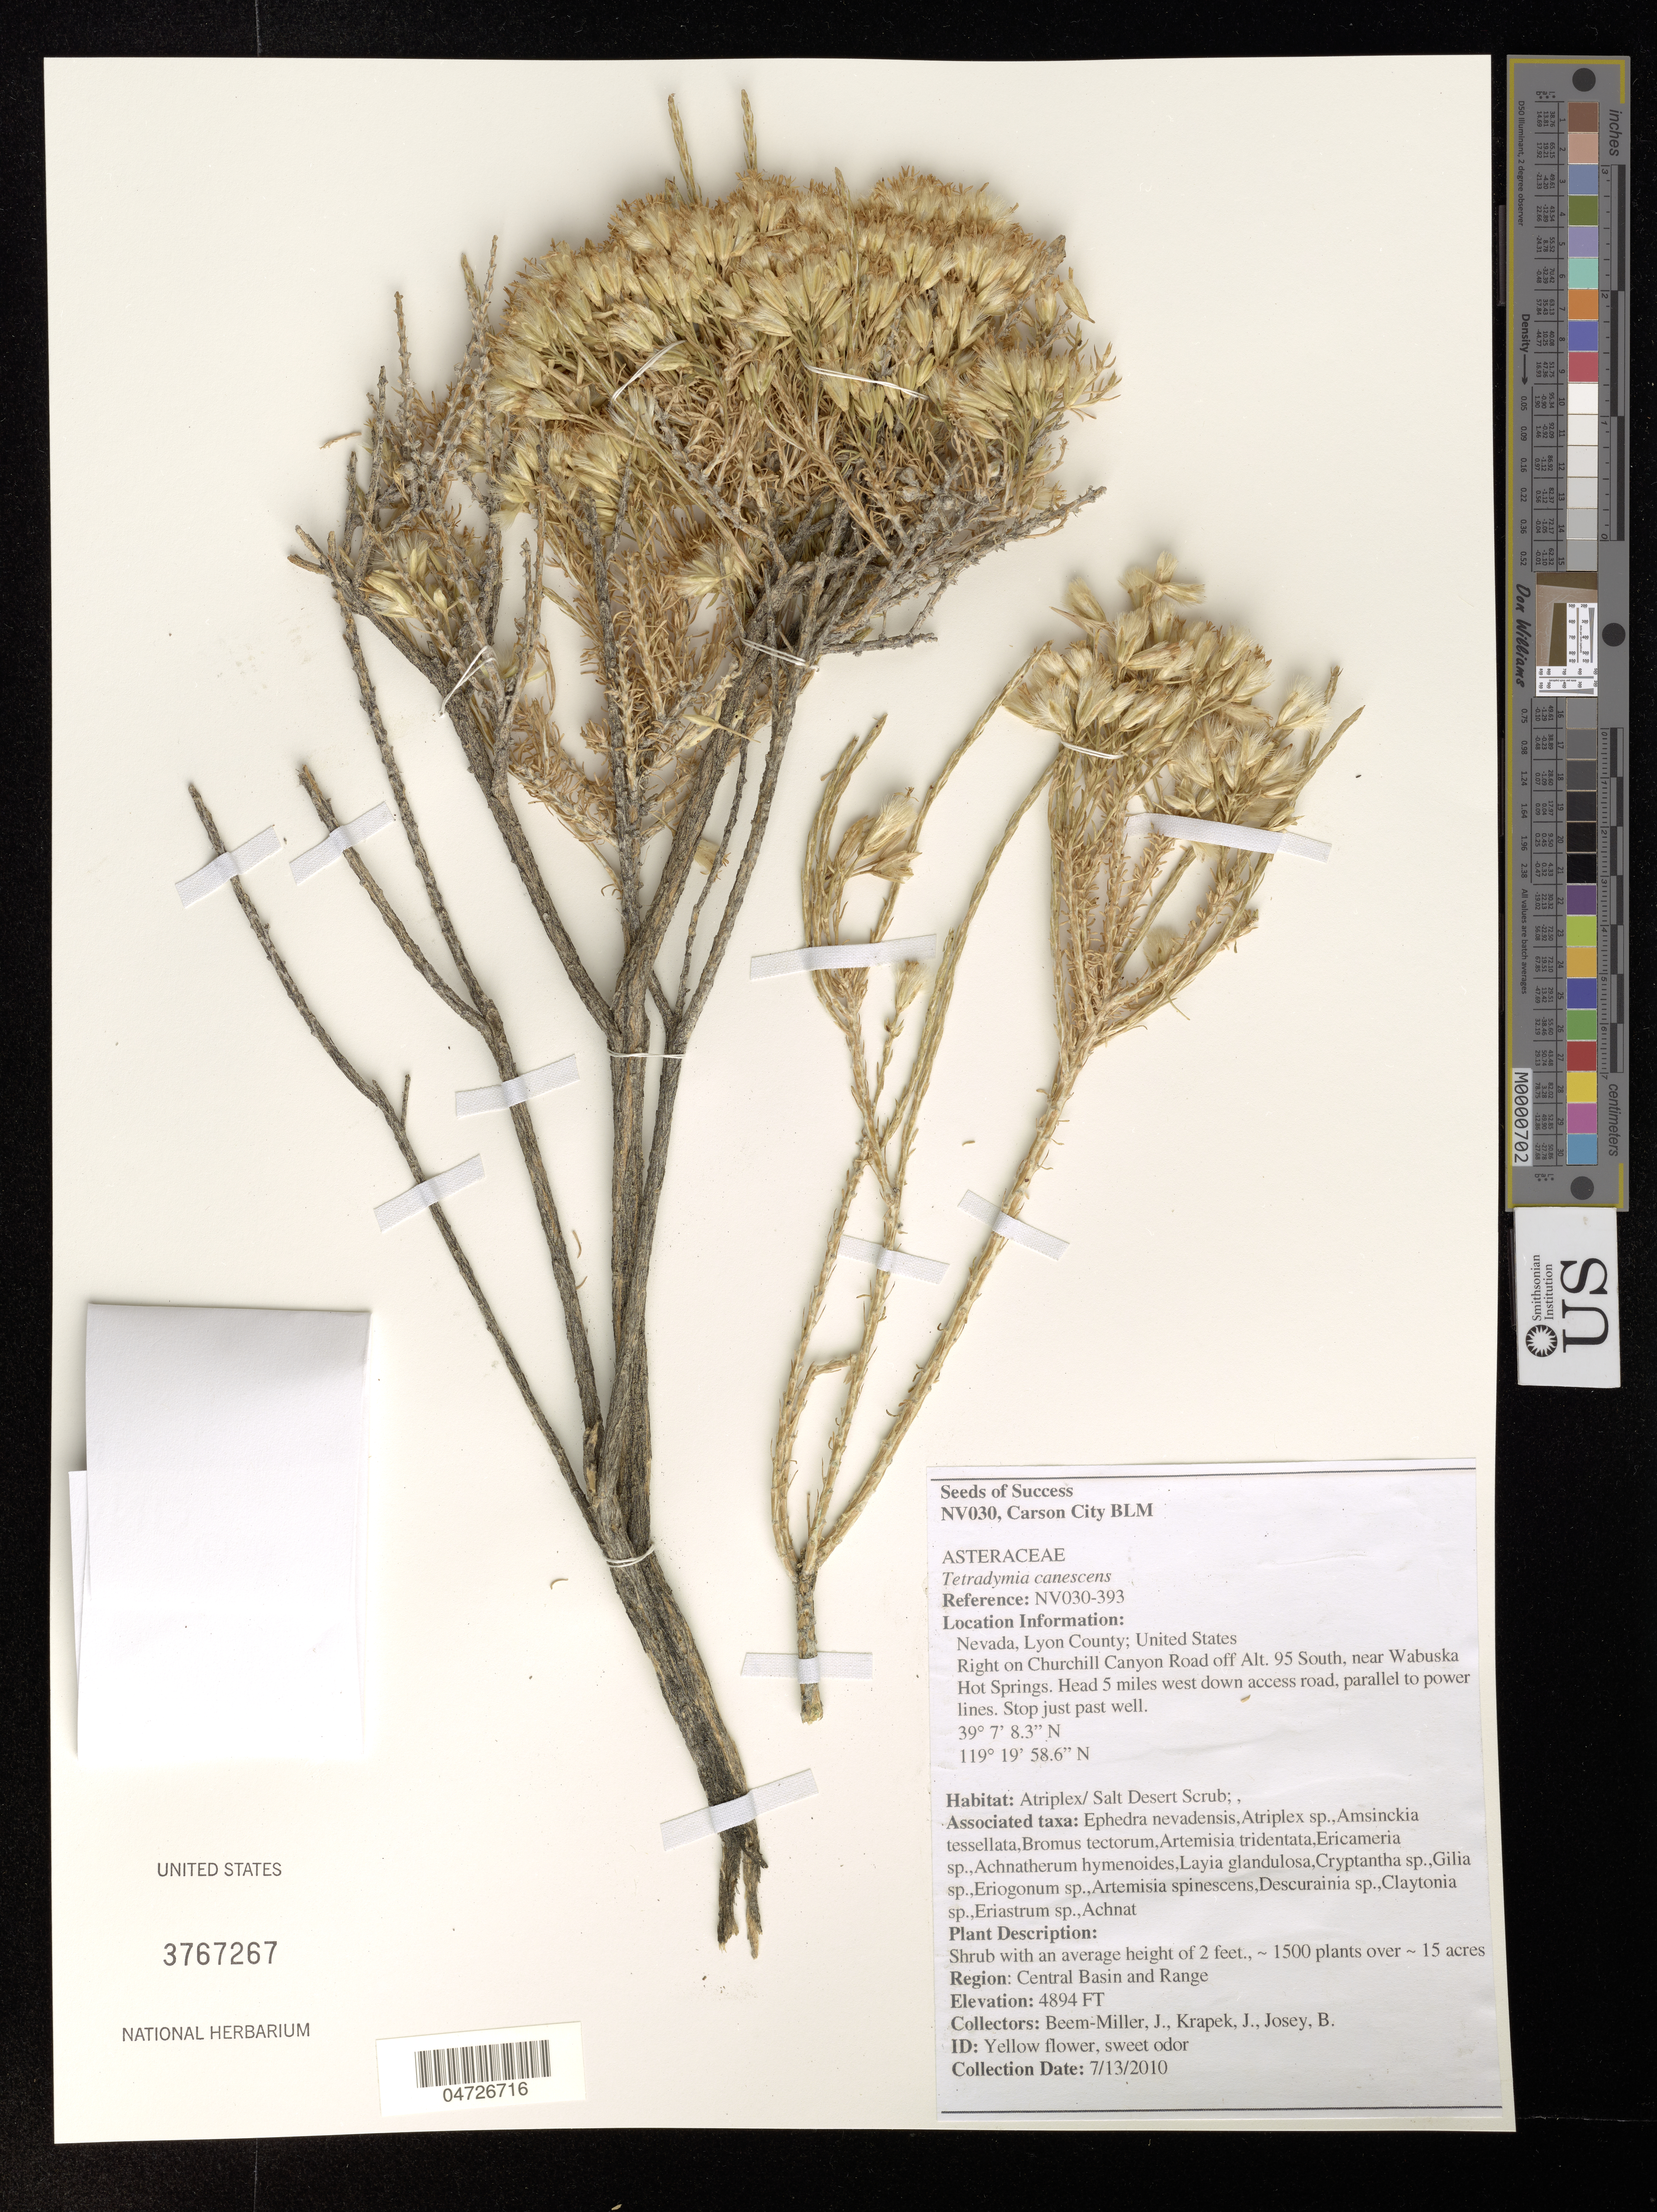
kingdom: Plantae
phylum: Tracheophyta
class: Magnoliopsida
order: Asterales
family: Asteraceae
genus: Tetradymia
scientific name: Tetradymia canescens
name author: DC.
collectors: J. Beem-Miller, J. Krapek & B. Josey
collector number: NV030-393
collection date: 2010-07-13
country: United States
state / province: Nevada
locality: Lyon County. Right on Churchill Canyon Road off Alt. 95? South, near Wabuska Hot Springs. Head 5 miles west down access road, parallel to power lines. Stop just past well.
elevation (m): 1492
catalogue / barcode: US 3767267